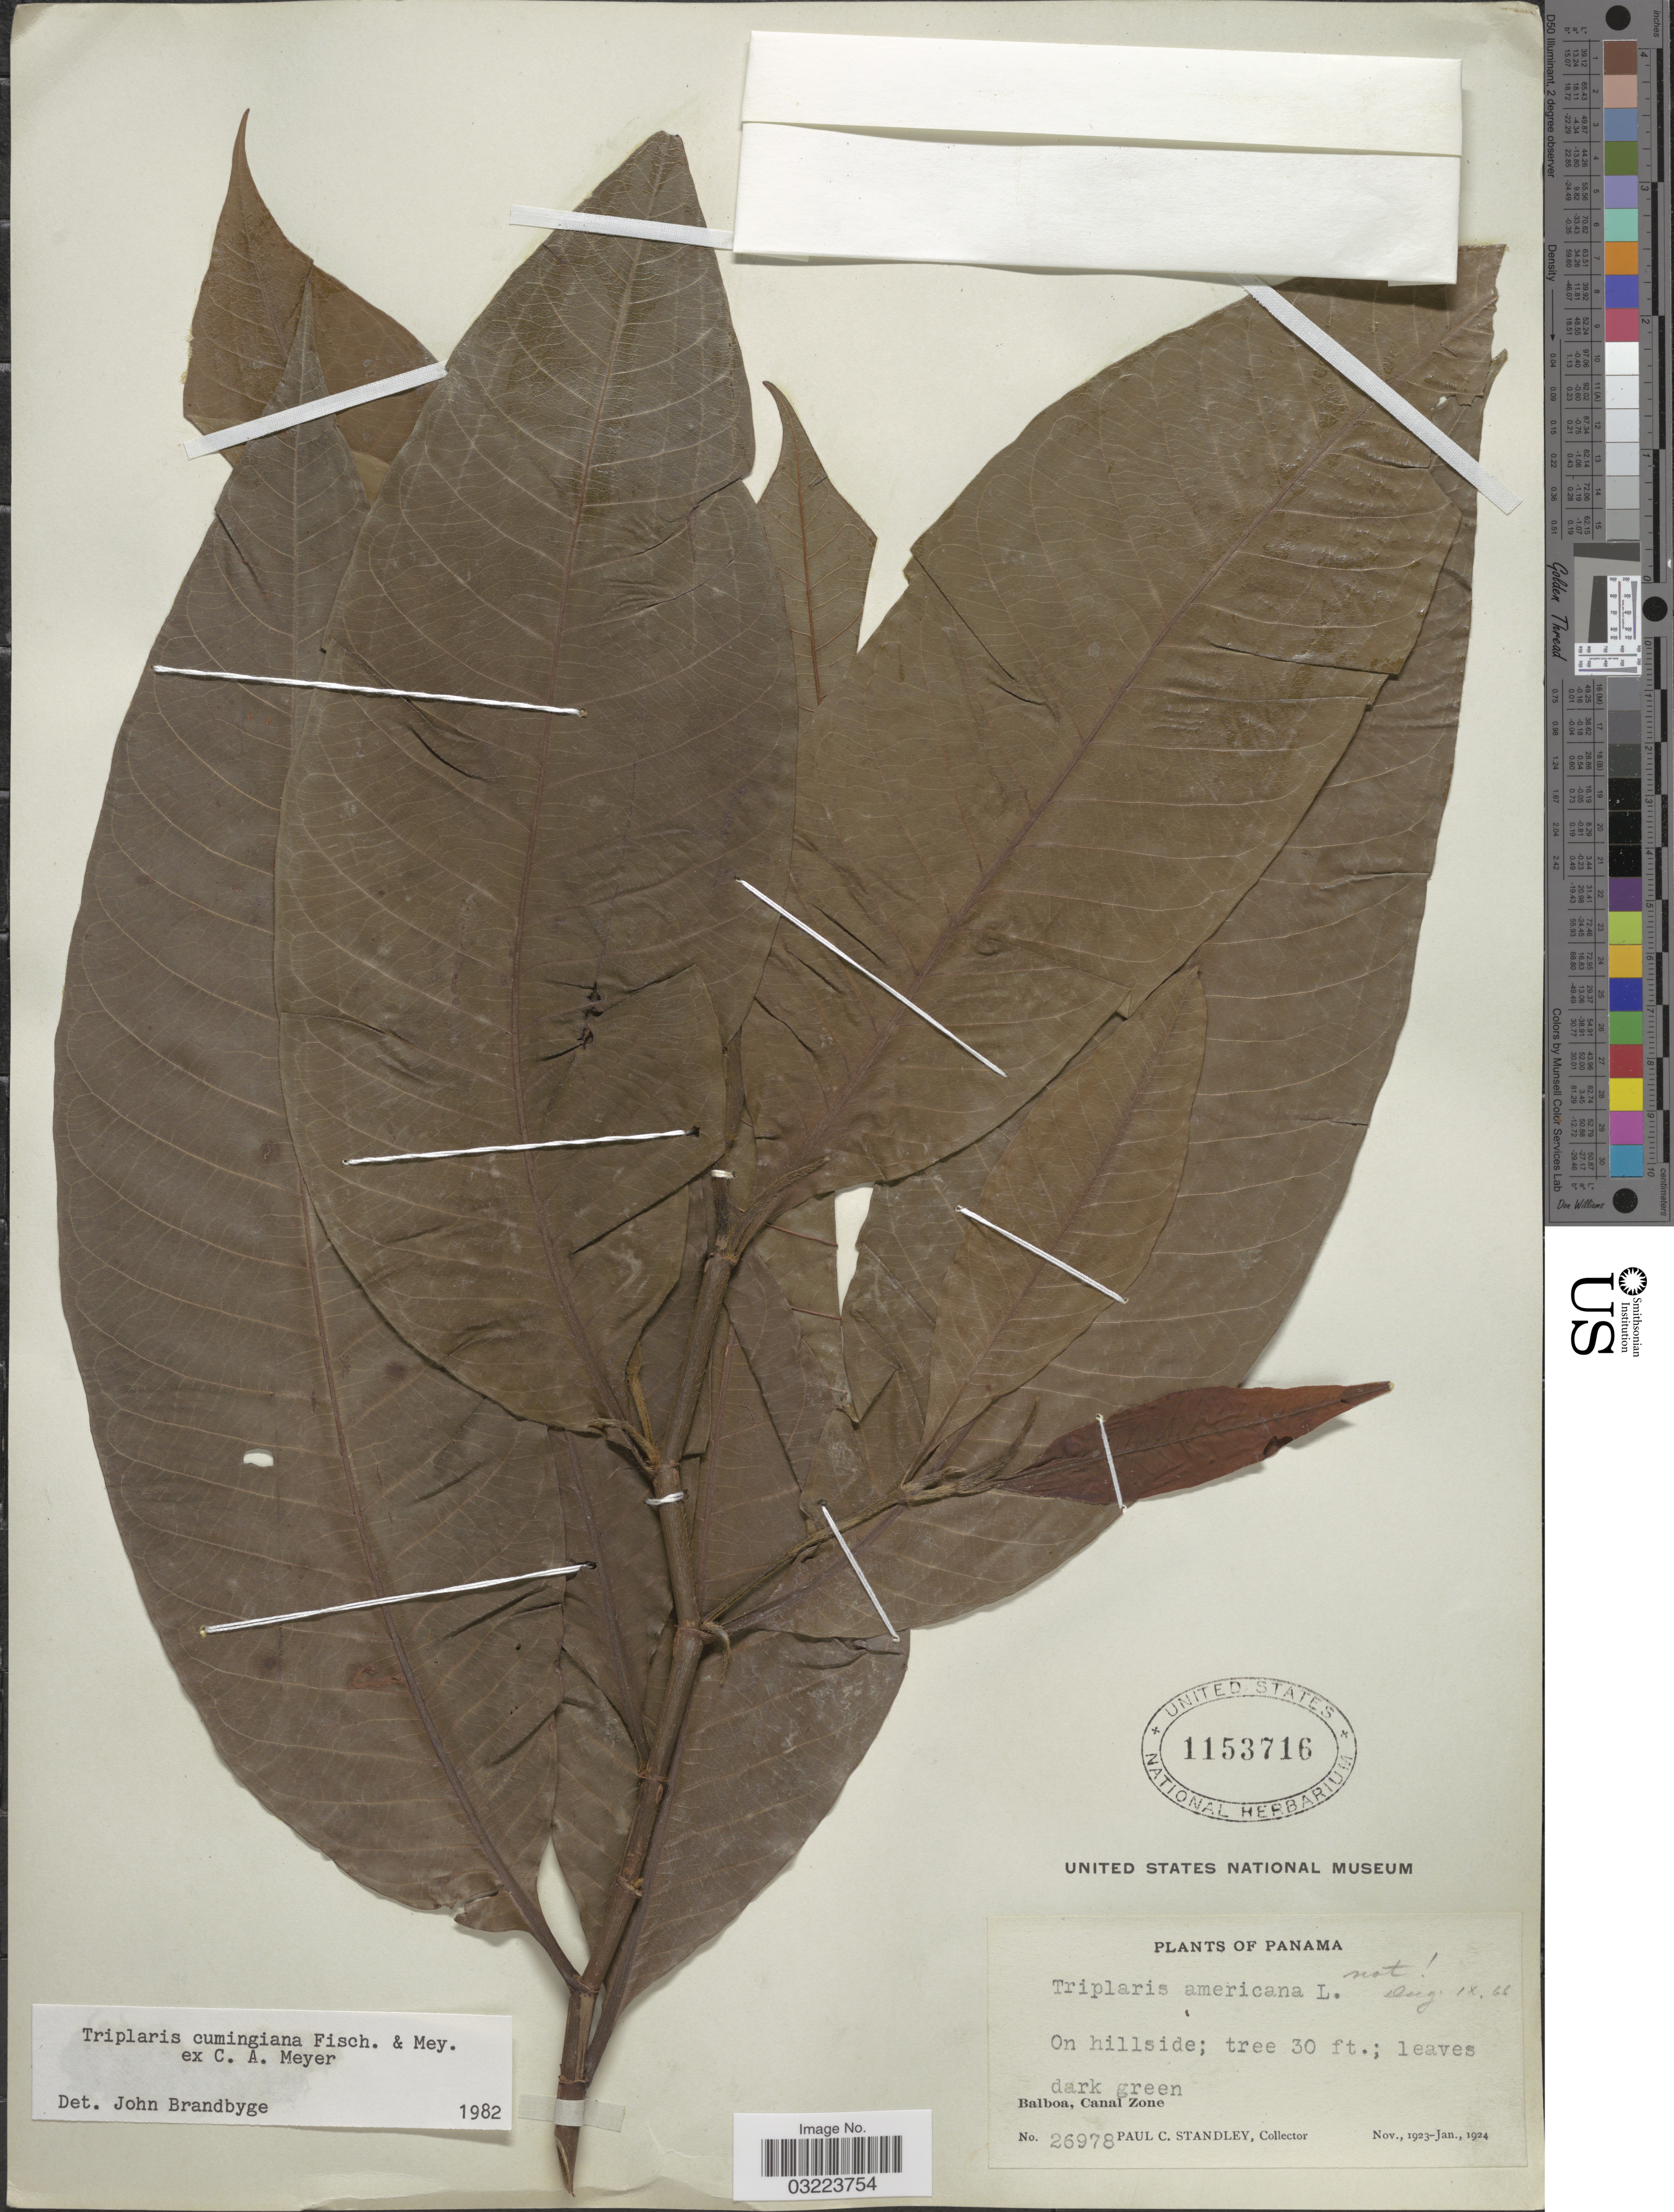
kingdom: Plantae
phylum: Tracheophyta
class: Magnoliopsida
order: Caryophyllales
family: Polygonaceae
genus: Triplaris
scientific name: Triplaris cumingiana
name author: Fisch. & C.A. Mey. ex C.A. Mey.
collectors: P. C. Standley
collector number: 26978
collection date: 1923-11/1924-01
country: Panama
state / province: Colón / Panamá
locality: On hillside. Balboa, Canal Zone.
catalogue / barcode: US 1153716